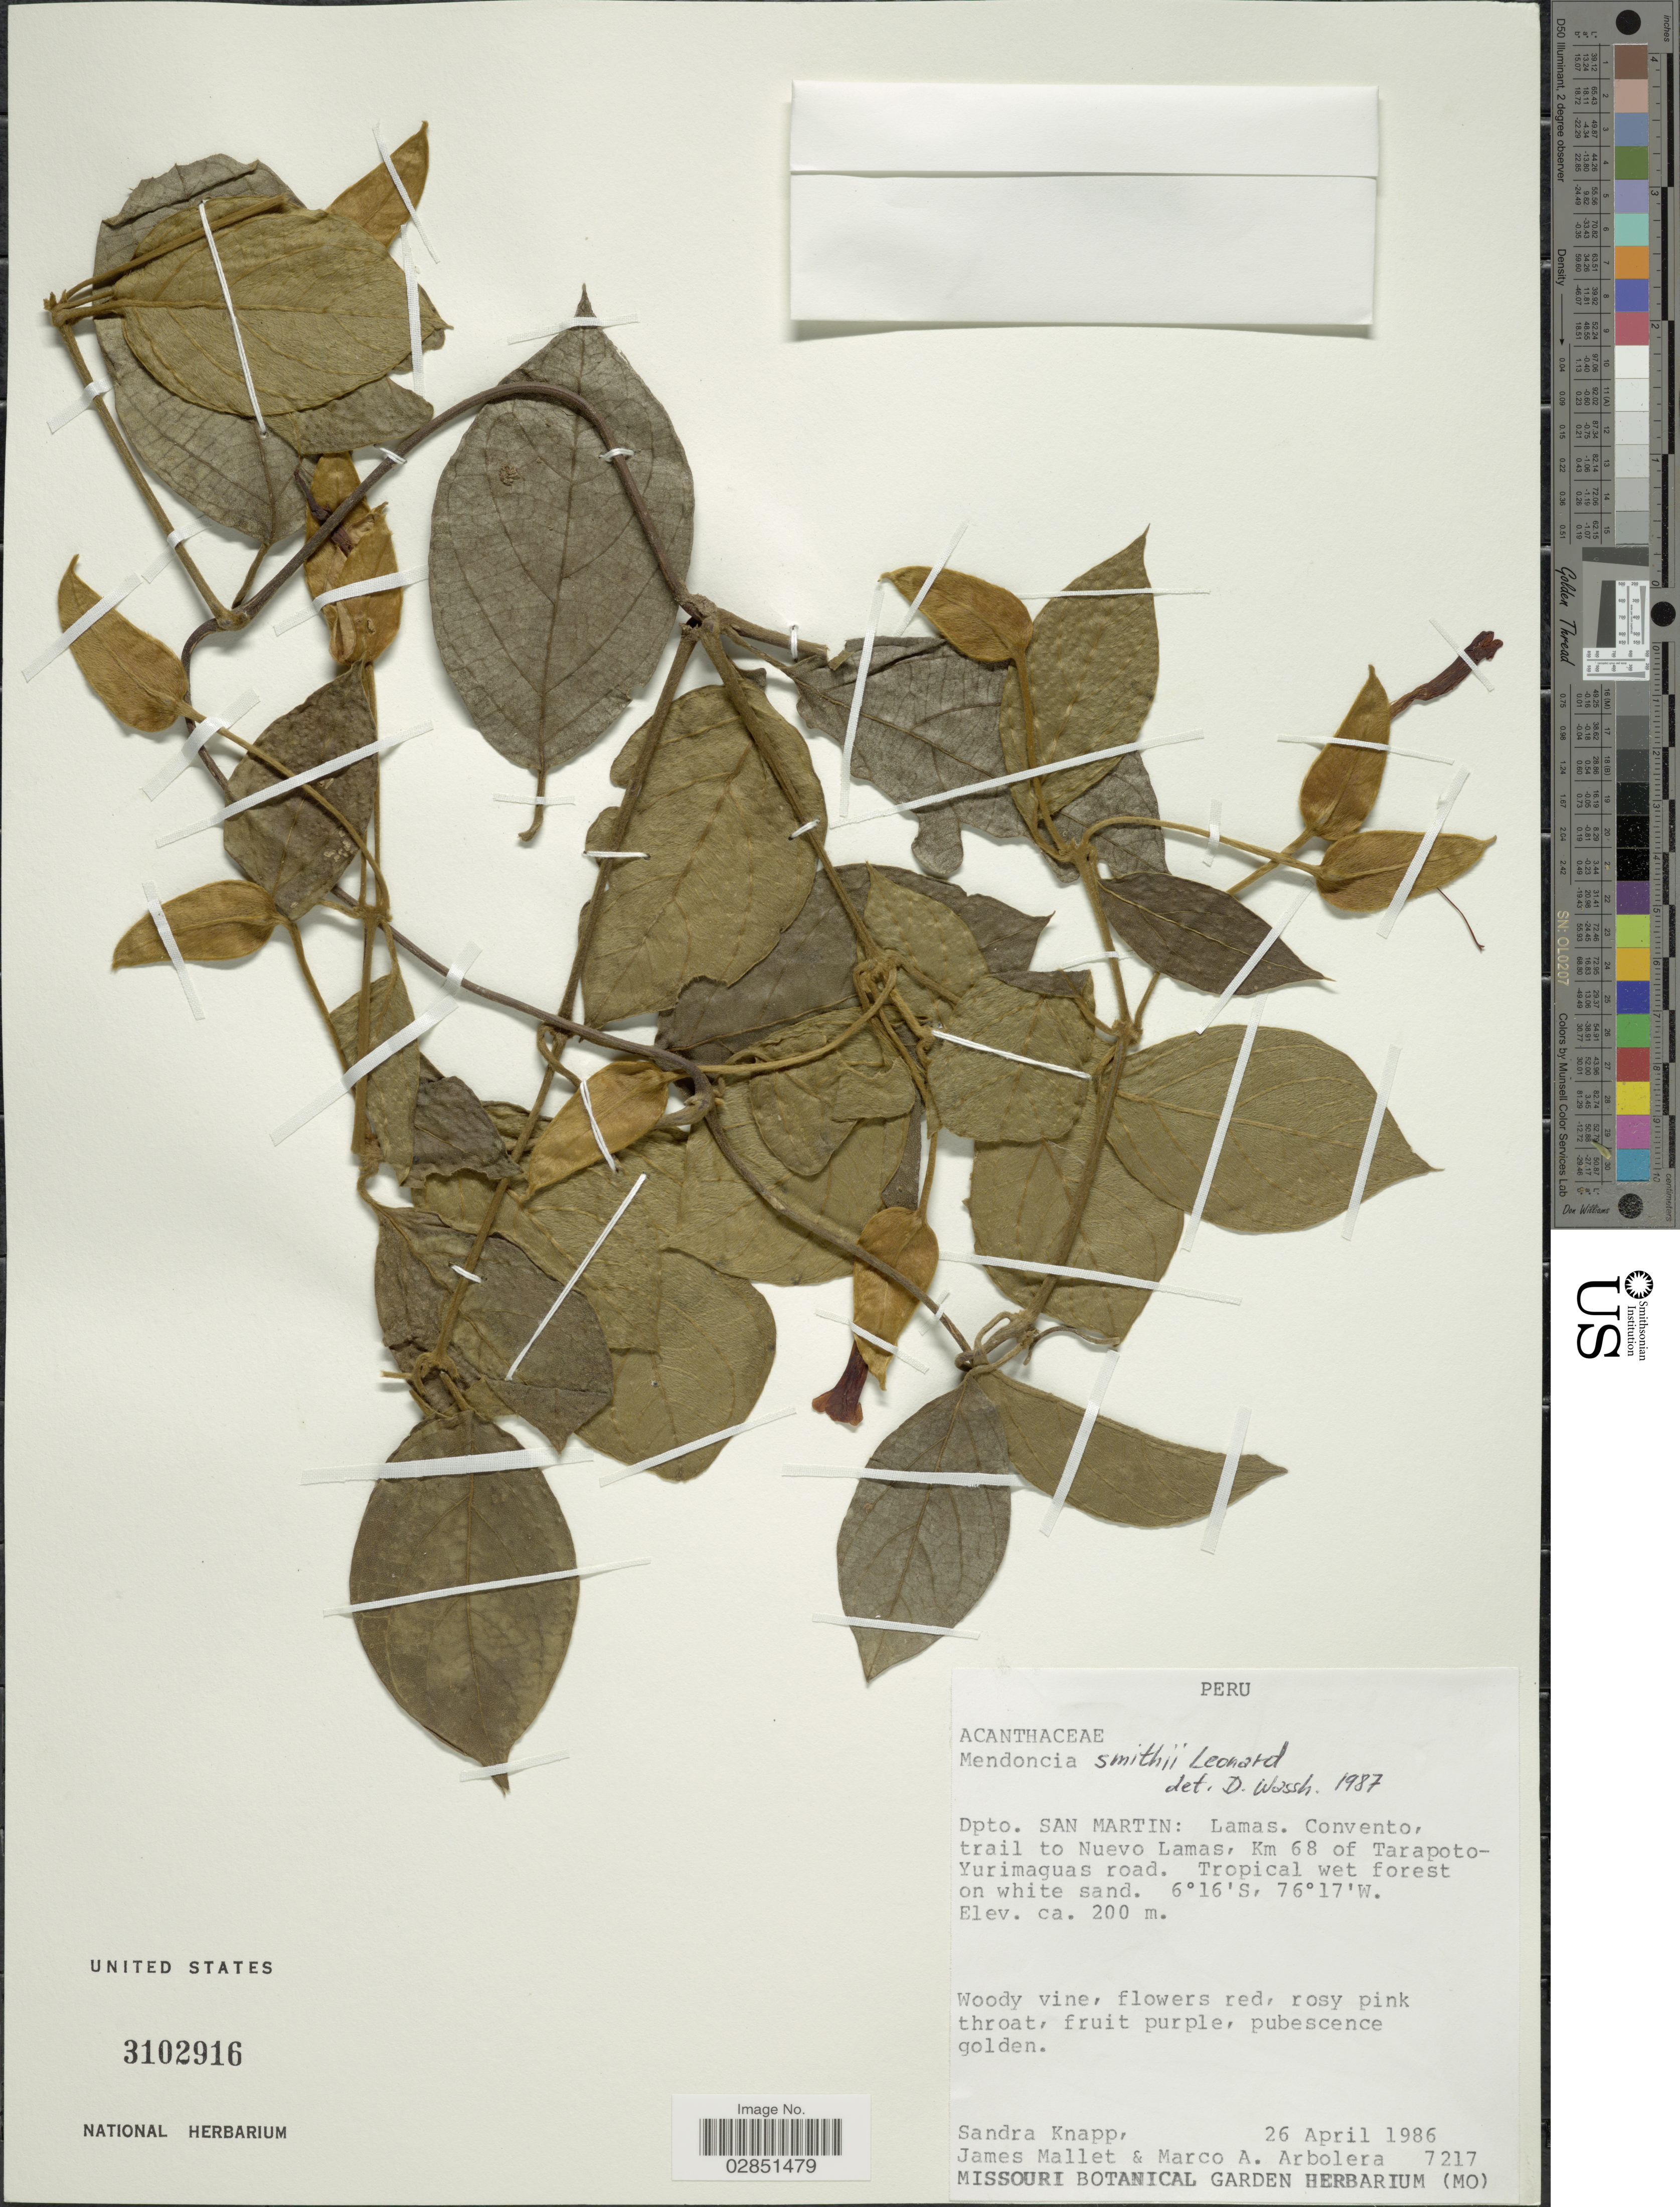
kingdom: Plantae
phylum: Tracheophyta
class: Magnoliopsida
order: Lamiales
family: Acanthaceae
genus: Mendoncia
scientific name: Mendoncia smithii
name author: Leonard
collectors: S. Knapp, J. Mallett & M. Arbolera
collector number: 7217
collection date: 1986-04-26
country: Peru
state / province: San Martín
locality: Dpto. San Martin: Lamas. Convento, trail to Nuevo Lamas, Km 68 of Tarapoto-Yurimaguas road.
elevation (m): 200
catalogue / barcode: US 3102916